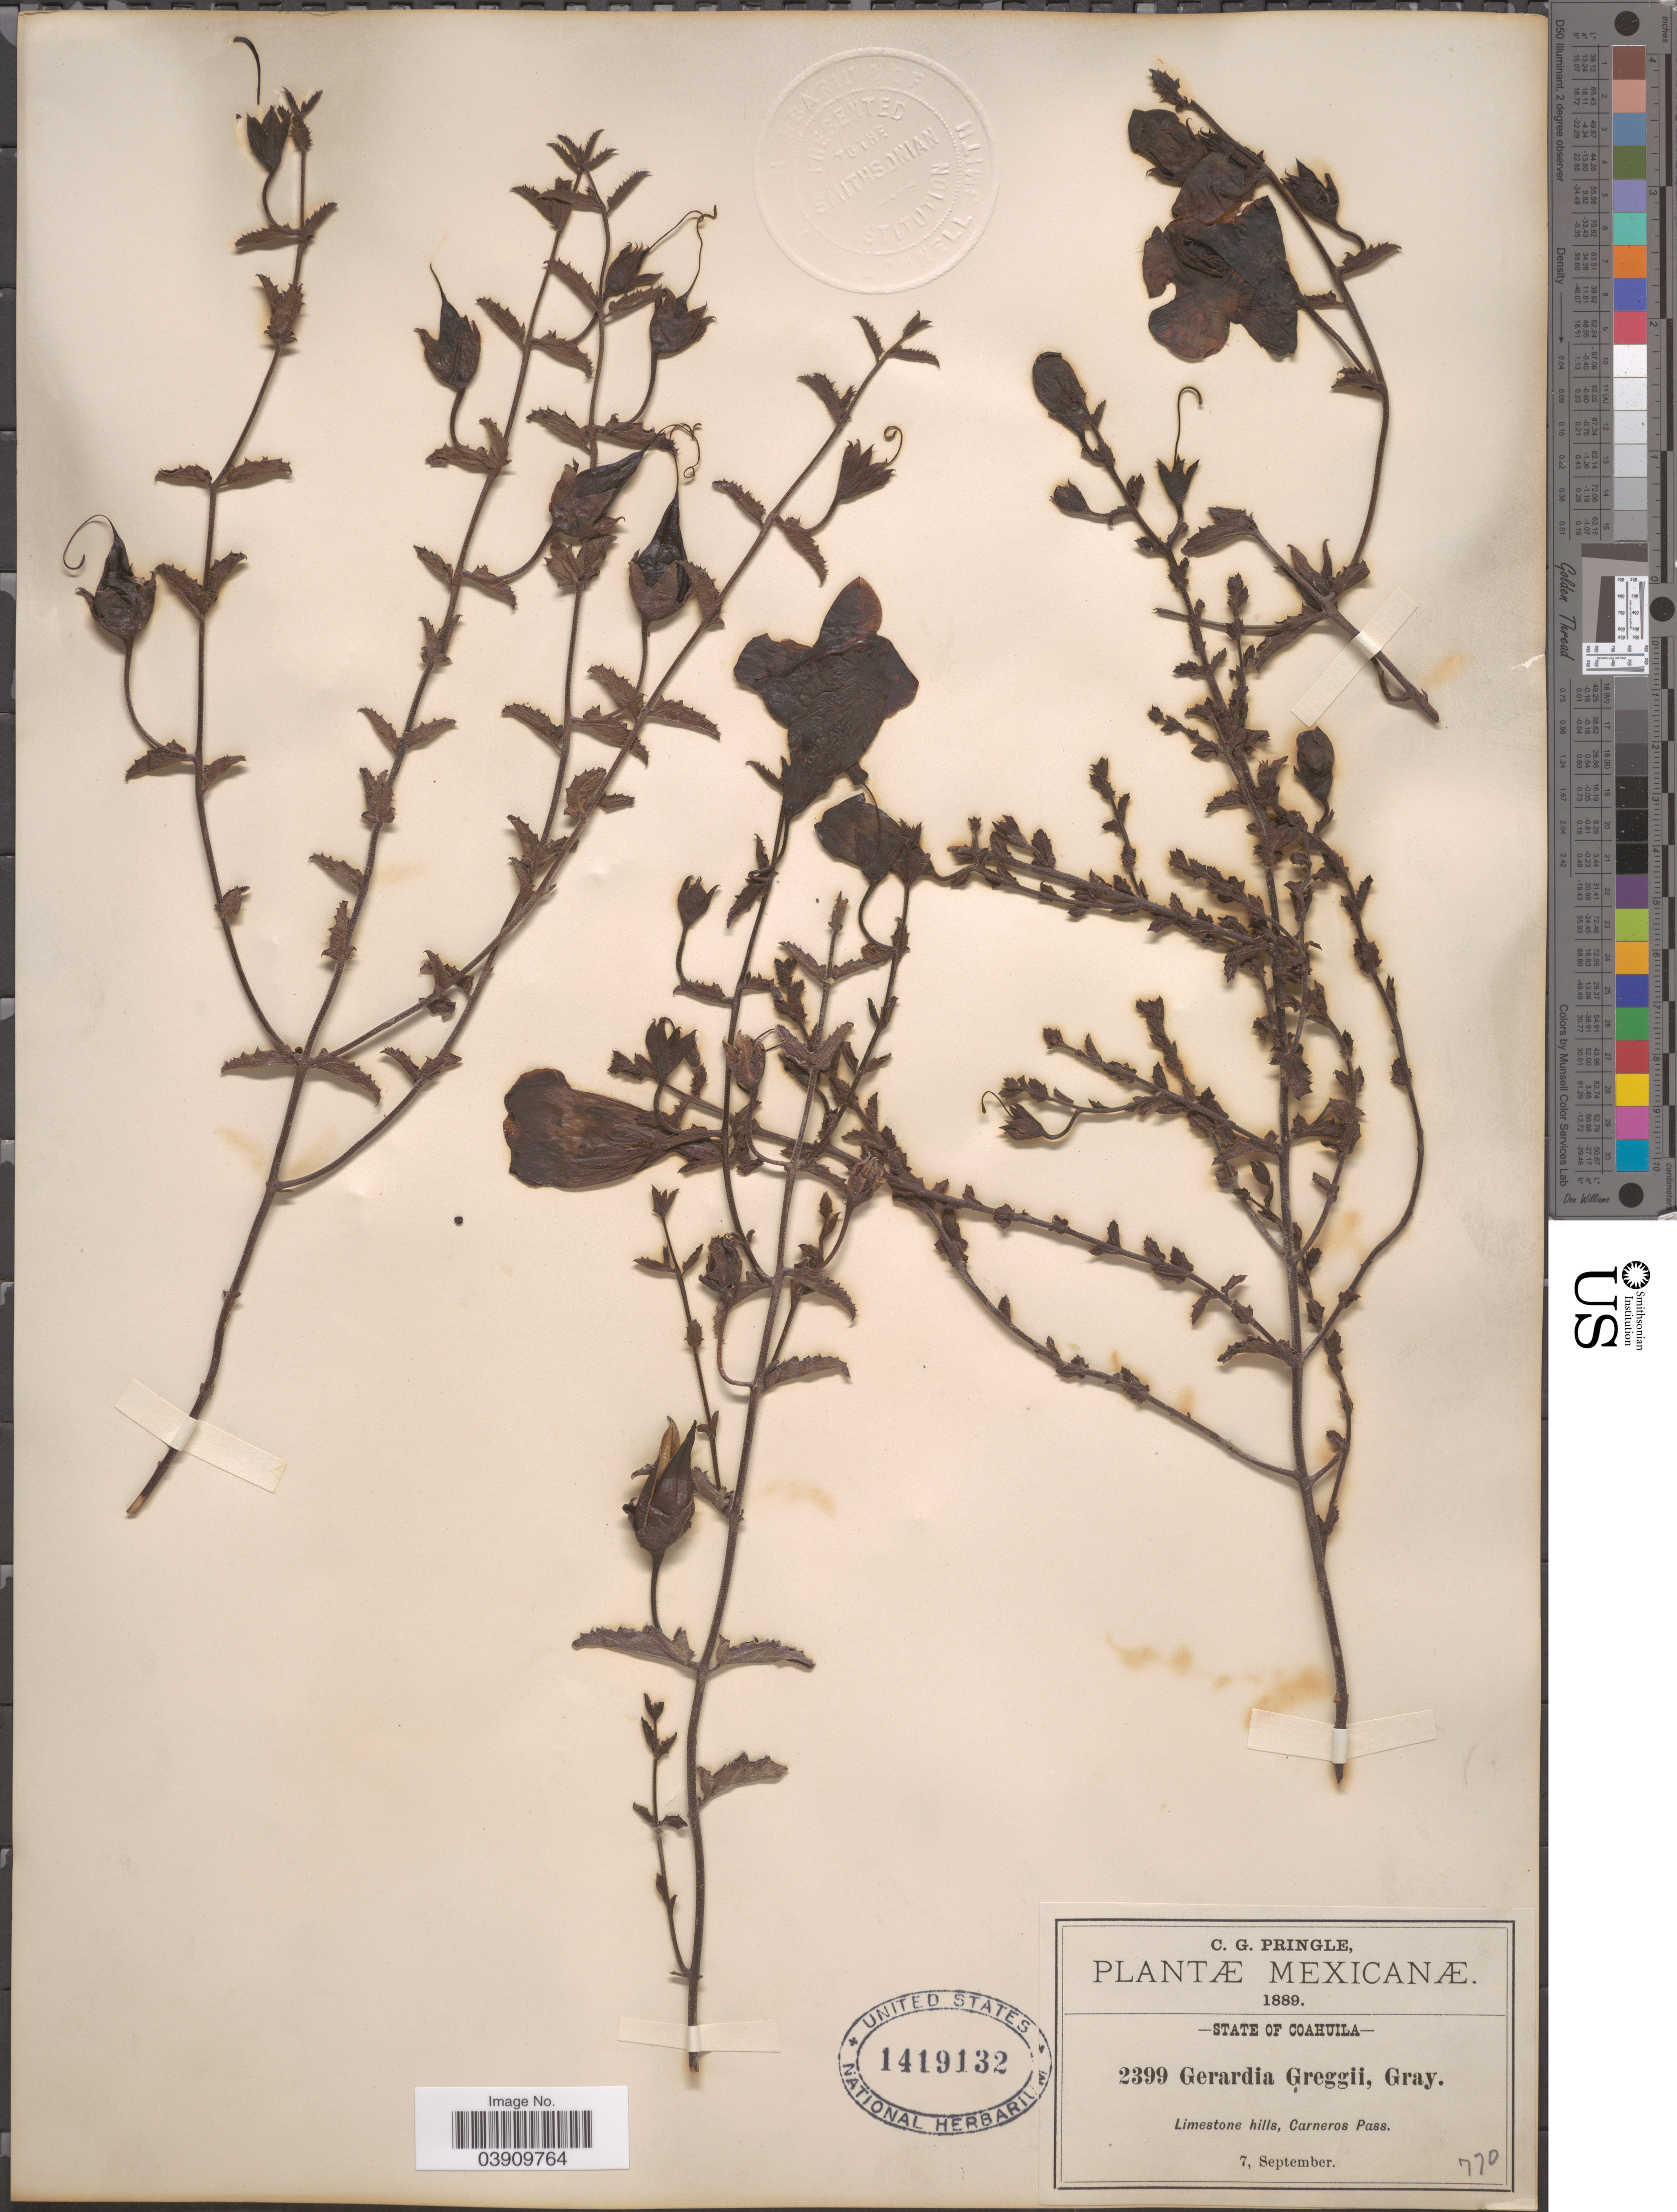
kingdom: Plantae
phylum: Tracheophyta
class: Magnoliopsida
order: Lamiales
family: Orobanchaceae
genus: Aureolaria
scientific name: Aureolaria greggii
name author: (S. Watson) Pennell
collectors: C. G. Pringle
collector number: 2399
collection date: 1889-09-07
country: Mexico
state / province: Coahuila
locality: Limestone hills, Carneros Pass.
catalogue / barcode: US 1419132